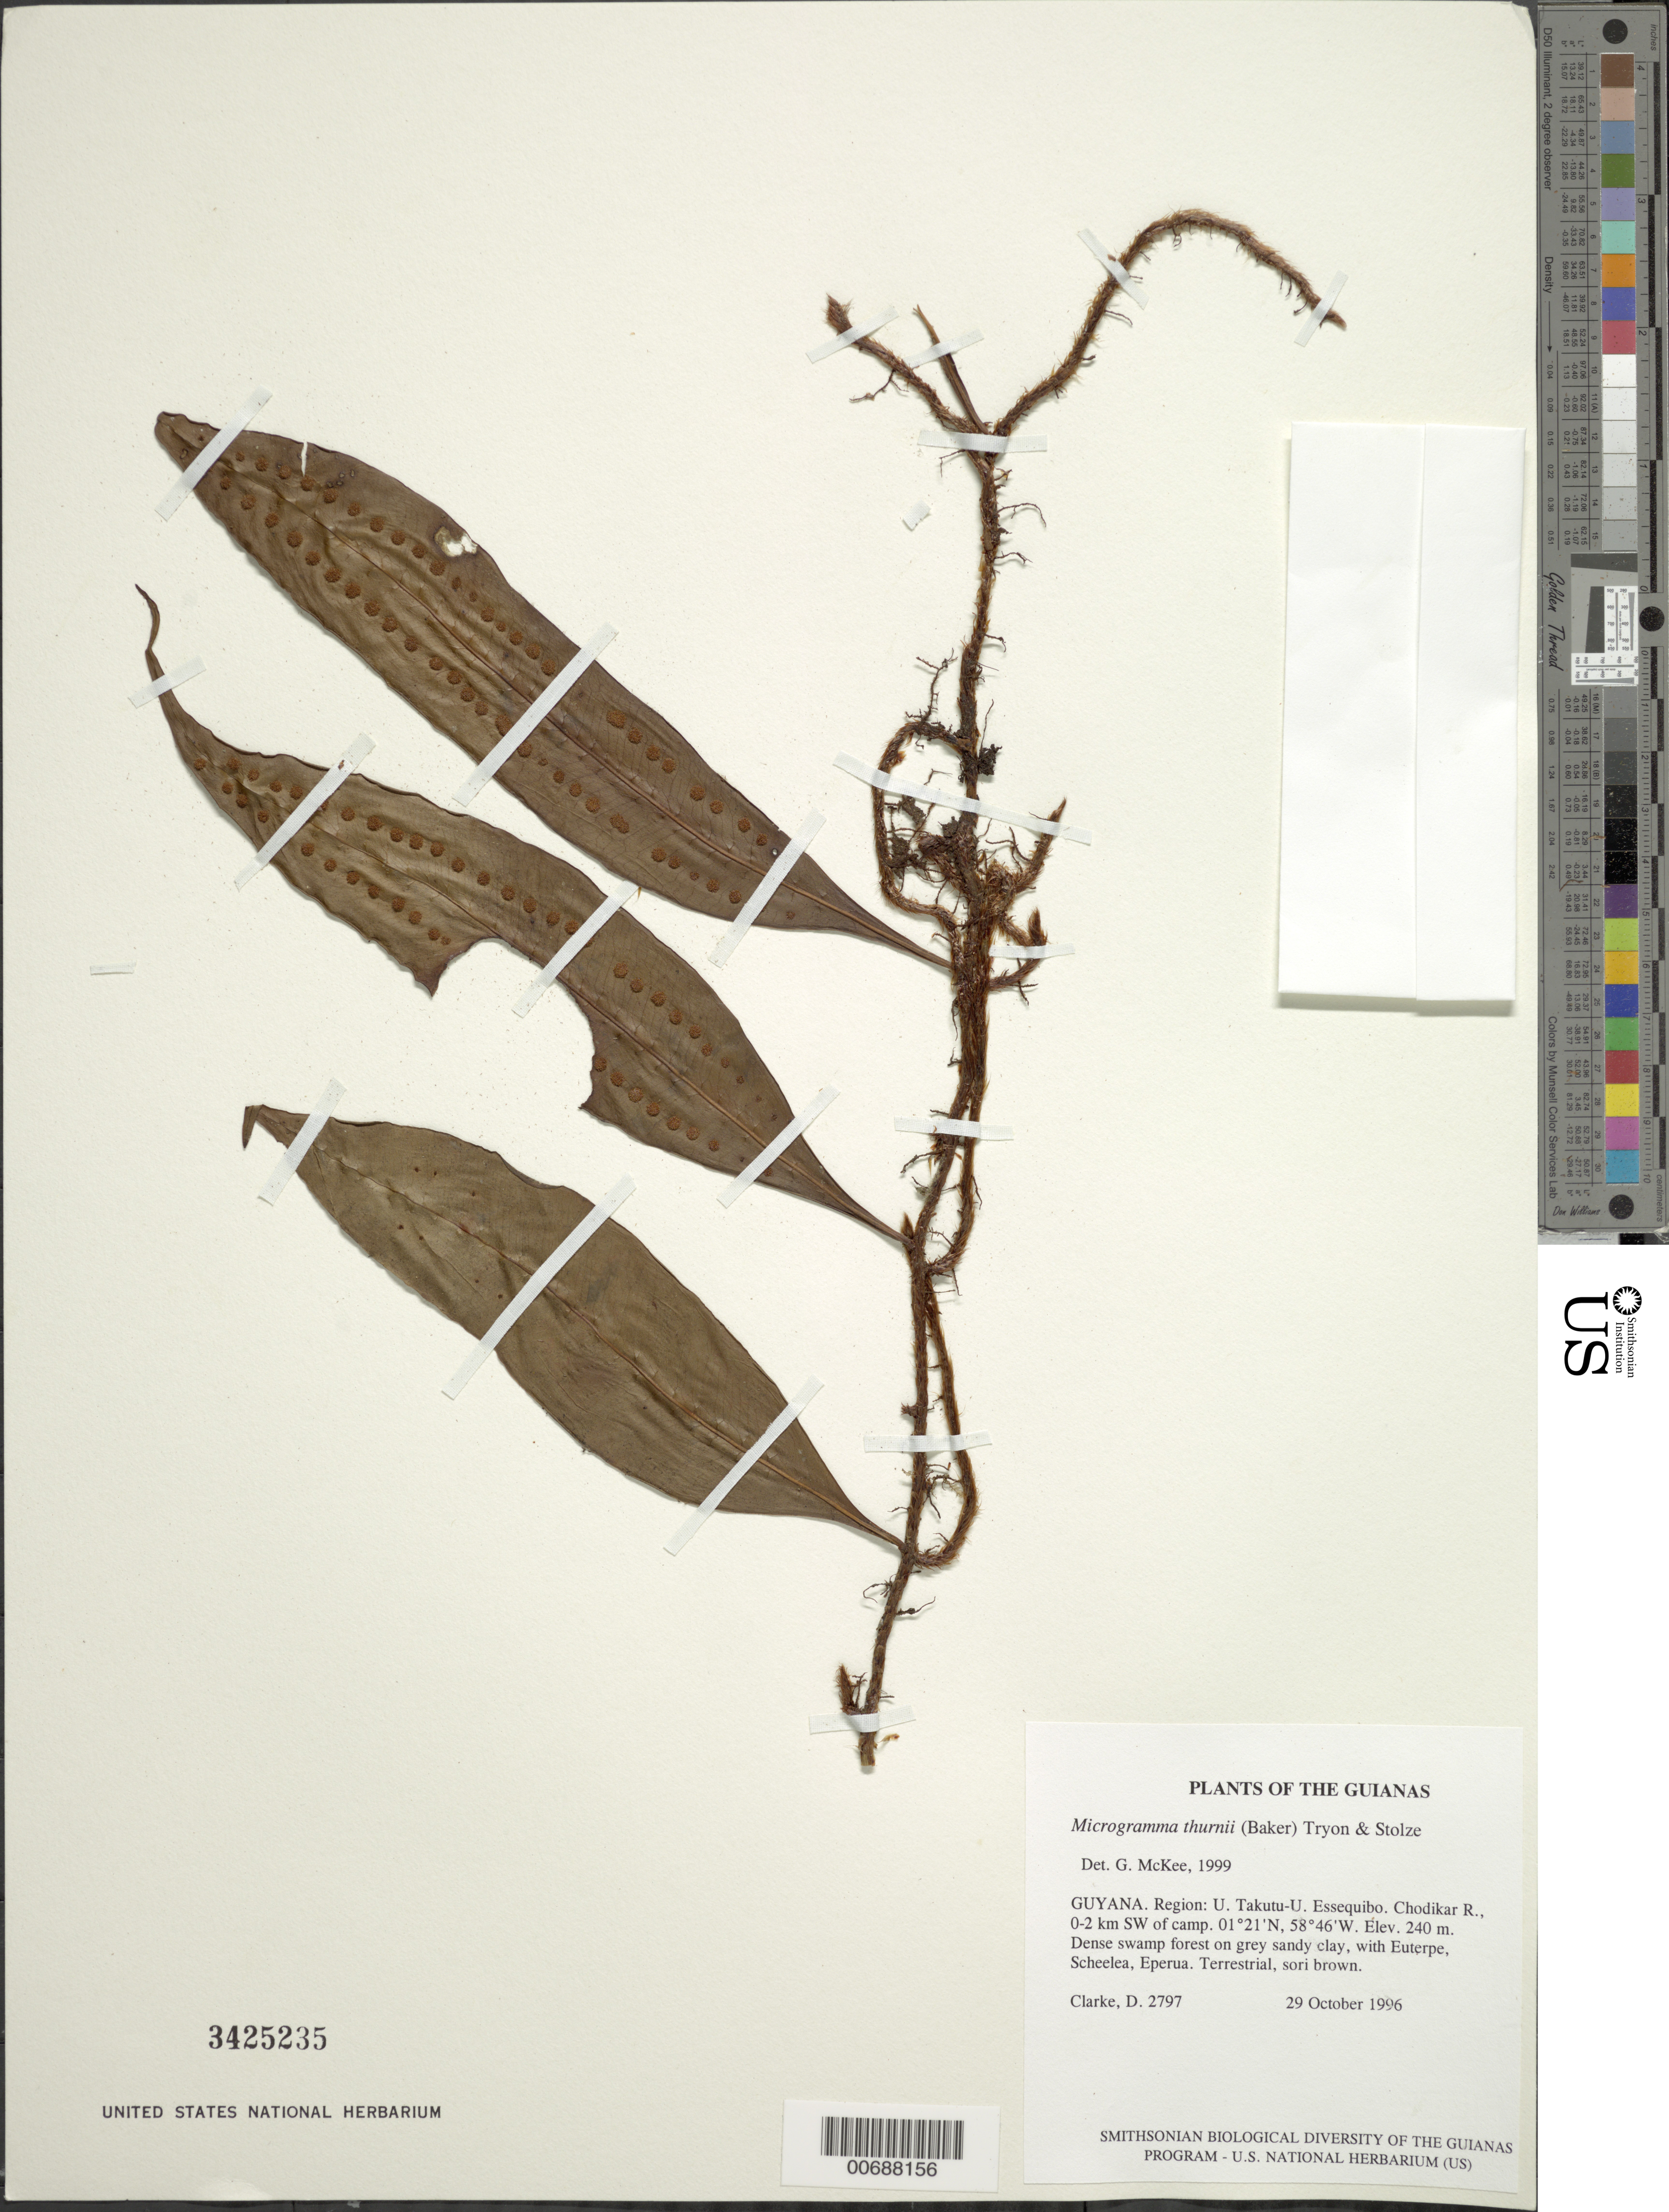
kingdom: Plantae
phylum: Tracheophyta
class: Polypodiopsida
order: Polypodiales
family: Polypodiaceae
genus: Microgramma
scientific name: Microgramma thurnii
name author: (Baker) R.M. Tryon & Stolze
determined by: McKee, G. S., (US), NMNH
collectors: H. D. Clarke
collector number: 2797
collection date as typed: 29 October 1996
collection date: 1996-10-29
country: Guyana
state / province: U. Takutu-U. Essequibo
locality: Chodikar R., 0-2 km SW of camp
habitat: Dense swamp forest on grey sandy clay, with Euterpe, Scheelea, Eperua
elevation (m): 240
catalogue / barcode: US 3425235